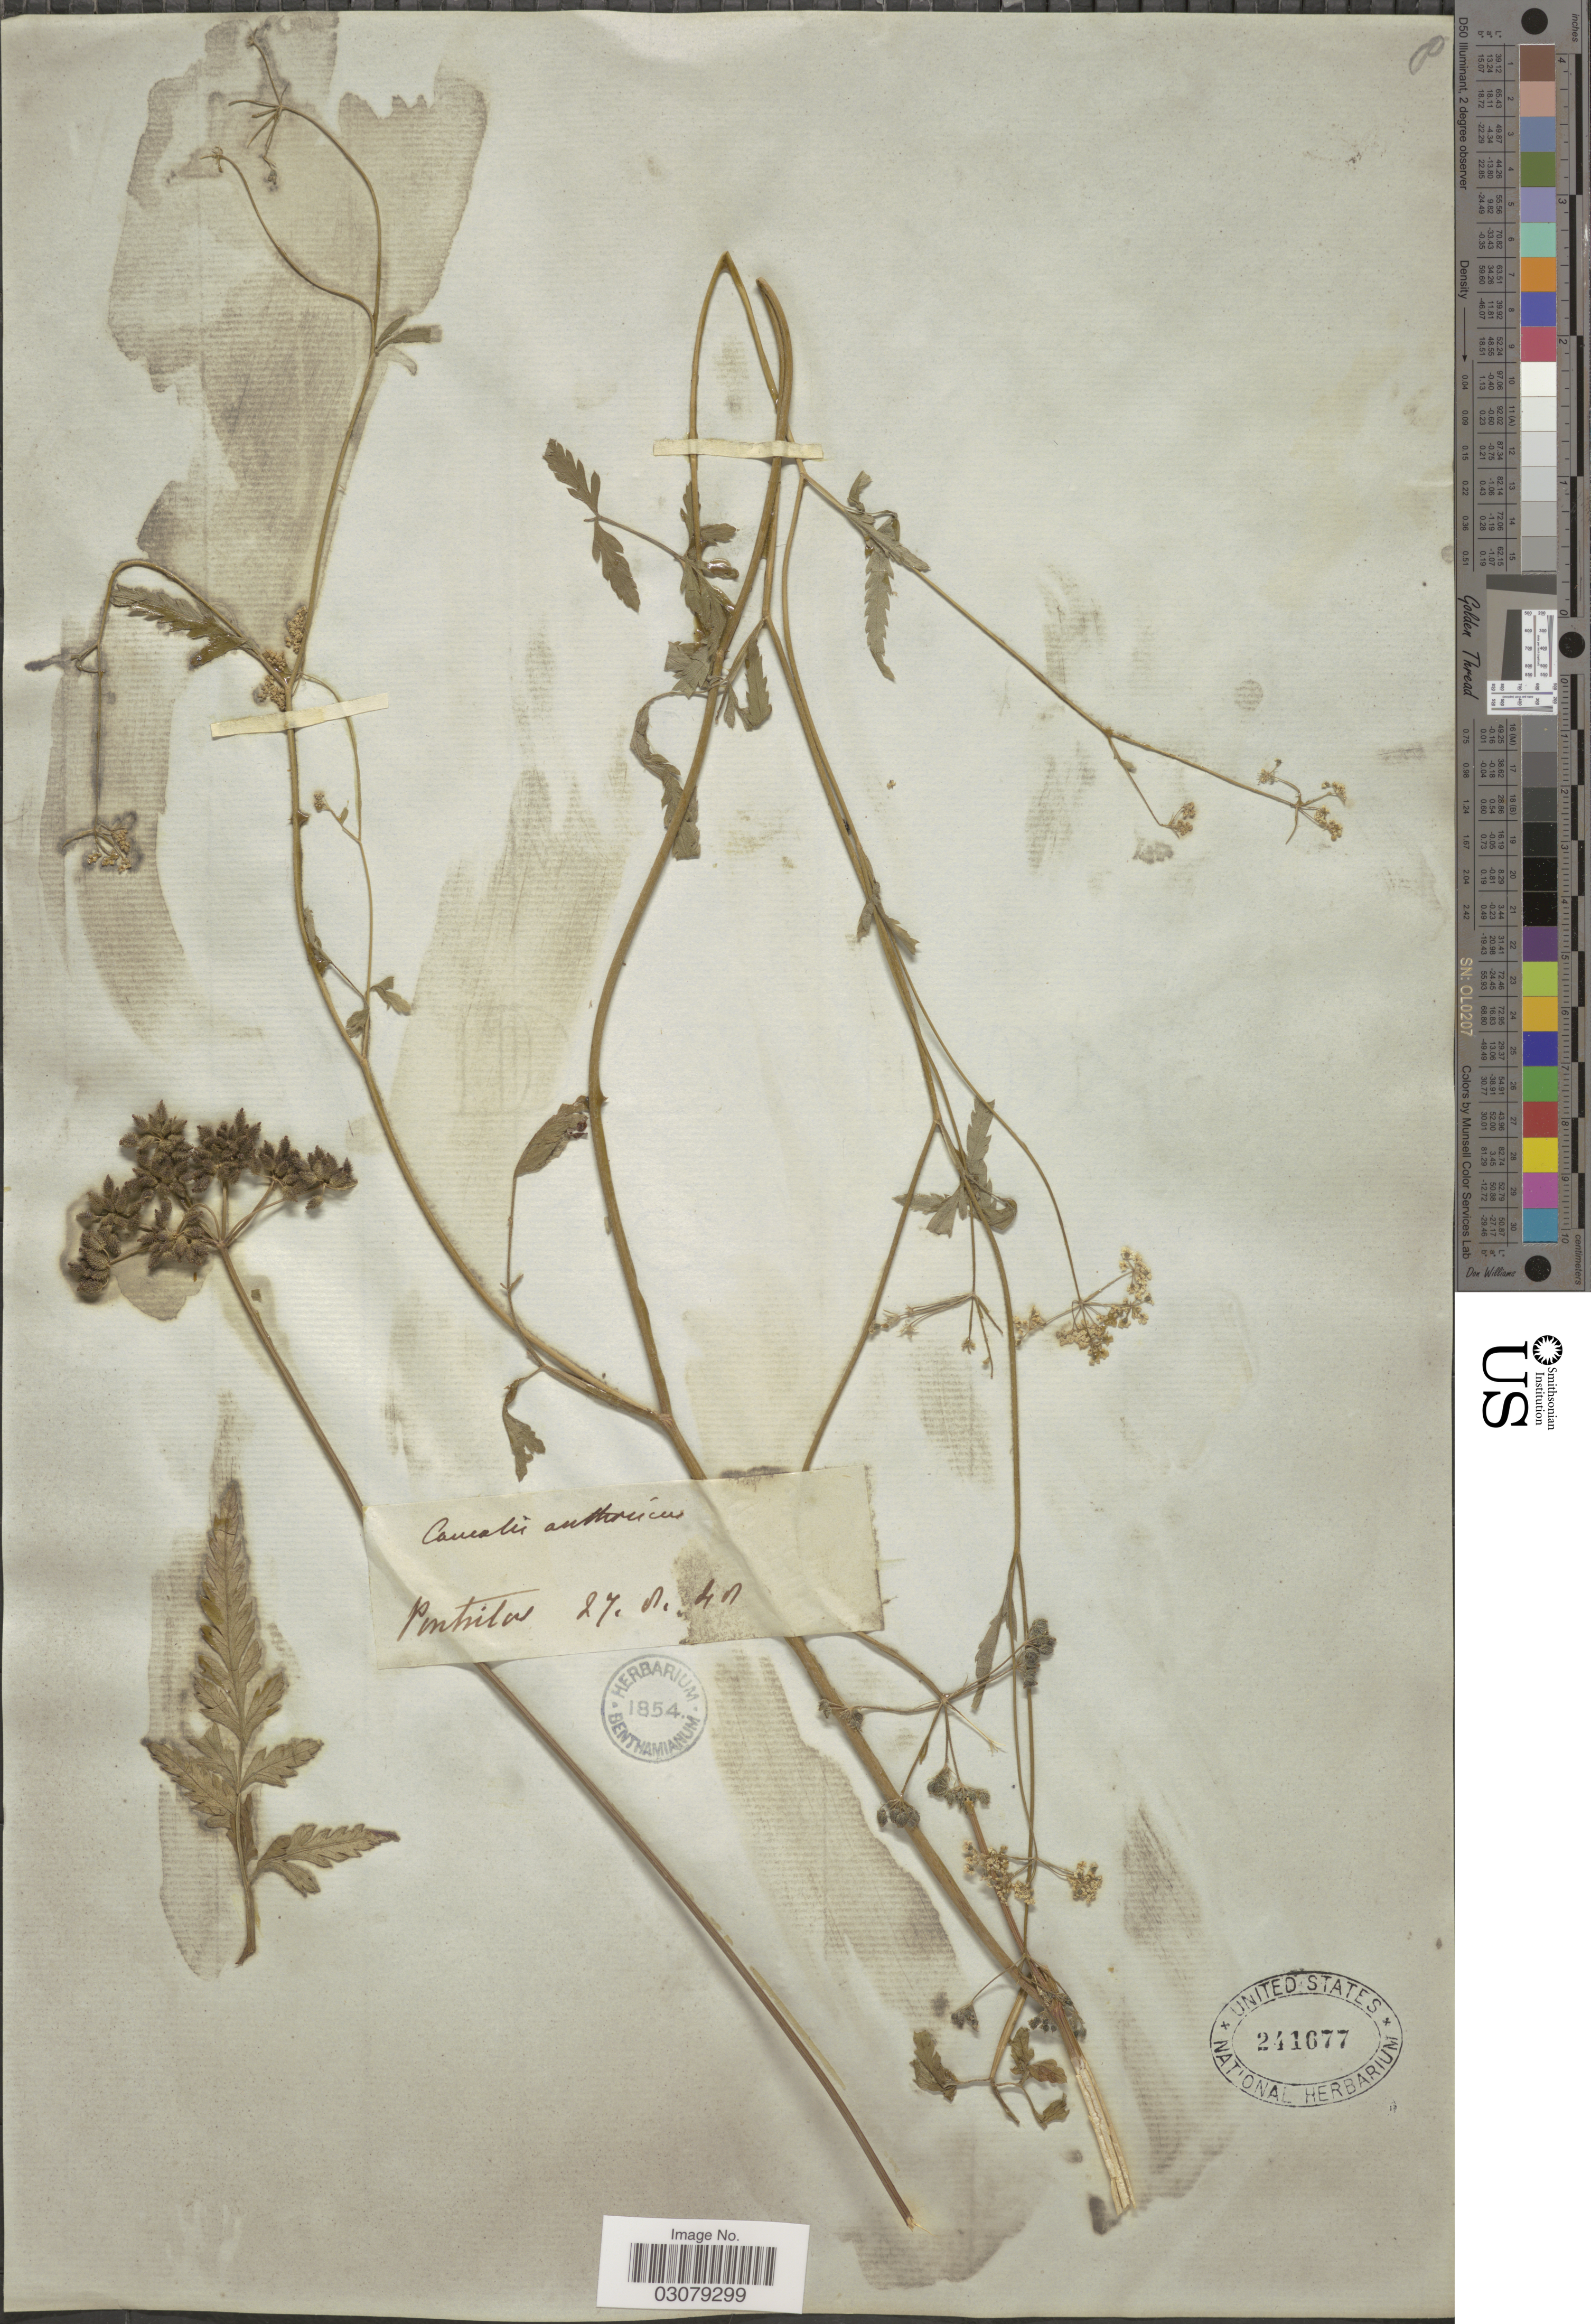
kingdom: Plantae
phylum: Tracheophyta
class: Magnoliopsida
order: Apiales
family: Apiaceae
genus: Torilis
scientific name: Torilis japonica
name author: (Houtt.) DC.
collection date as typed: Transcribed d/m/y: 27/8/40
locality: Pontrila [interpreted] [unsure placement]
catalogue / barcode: US 241677